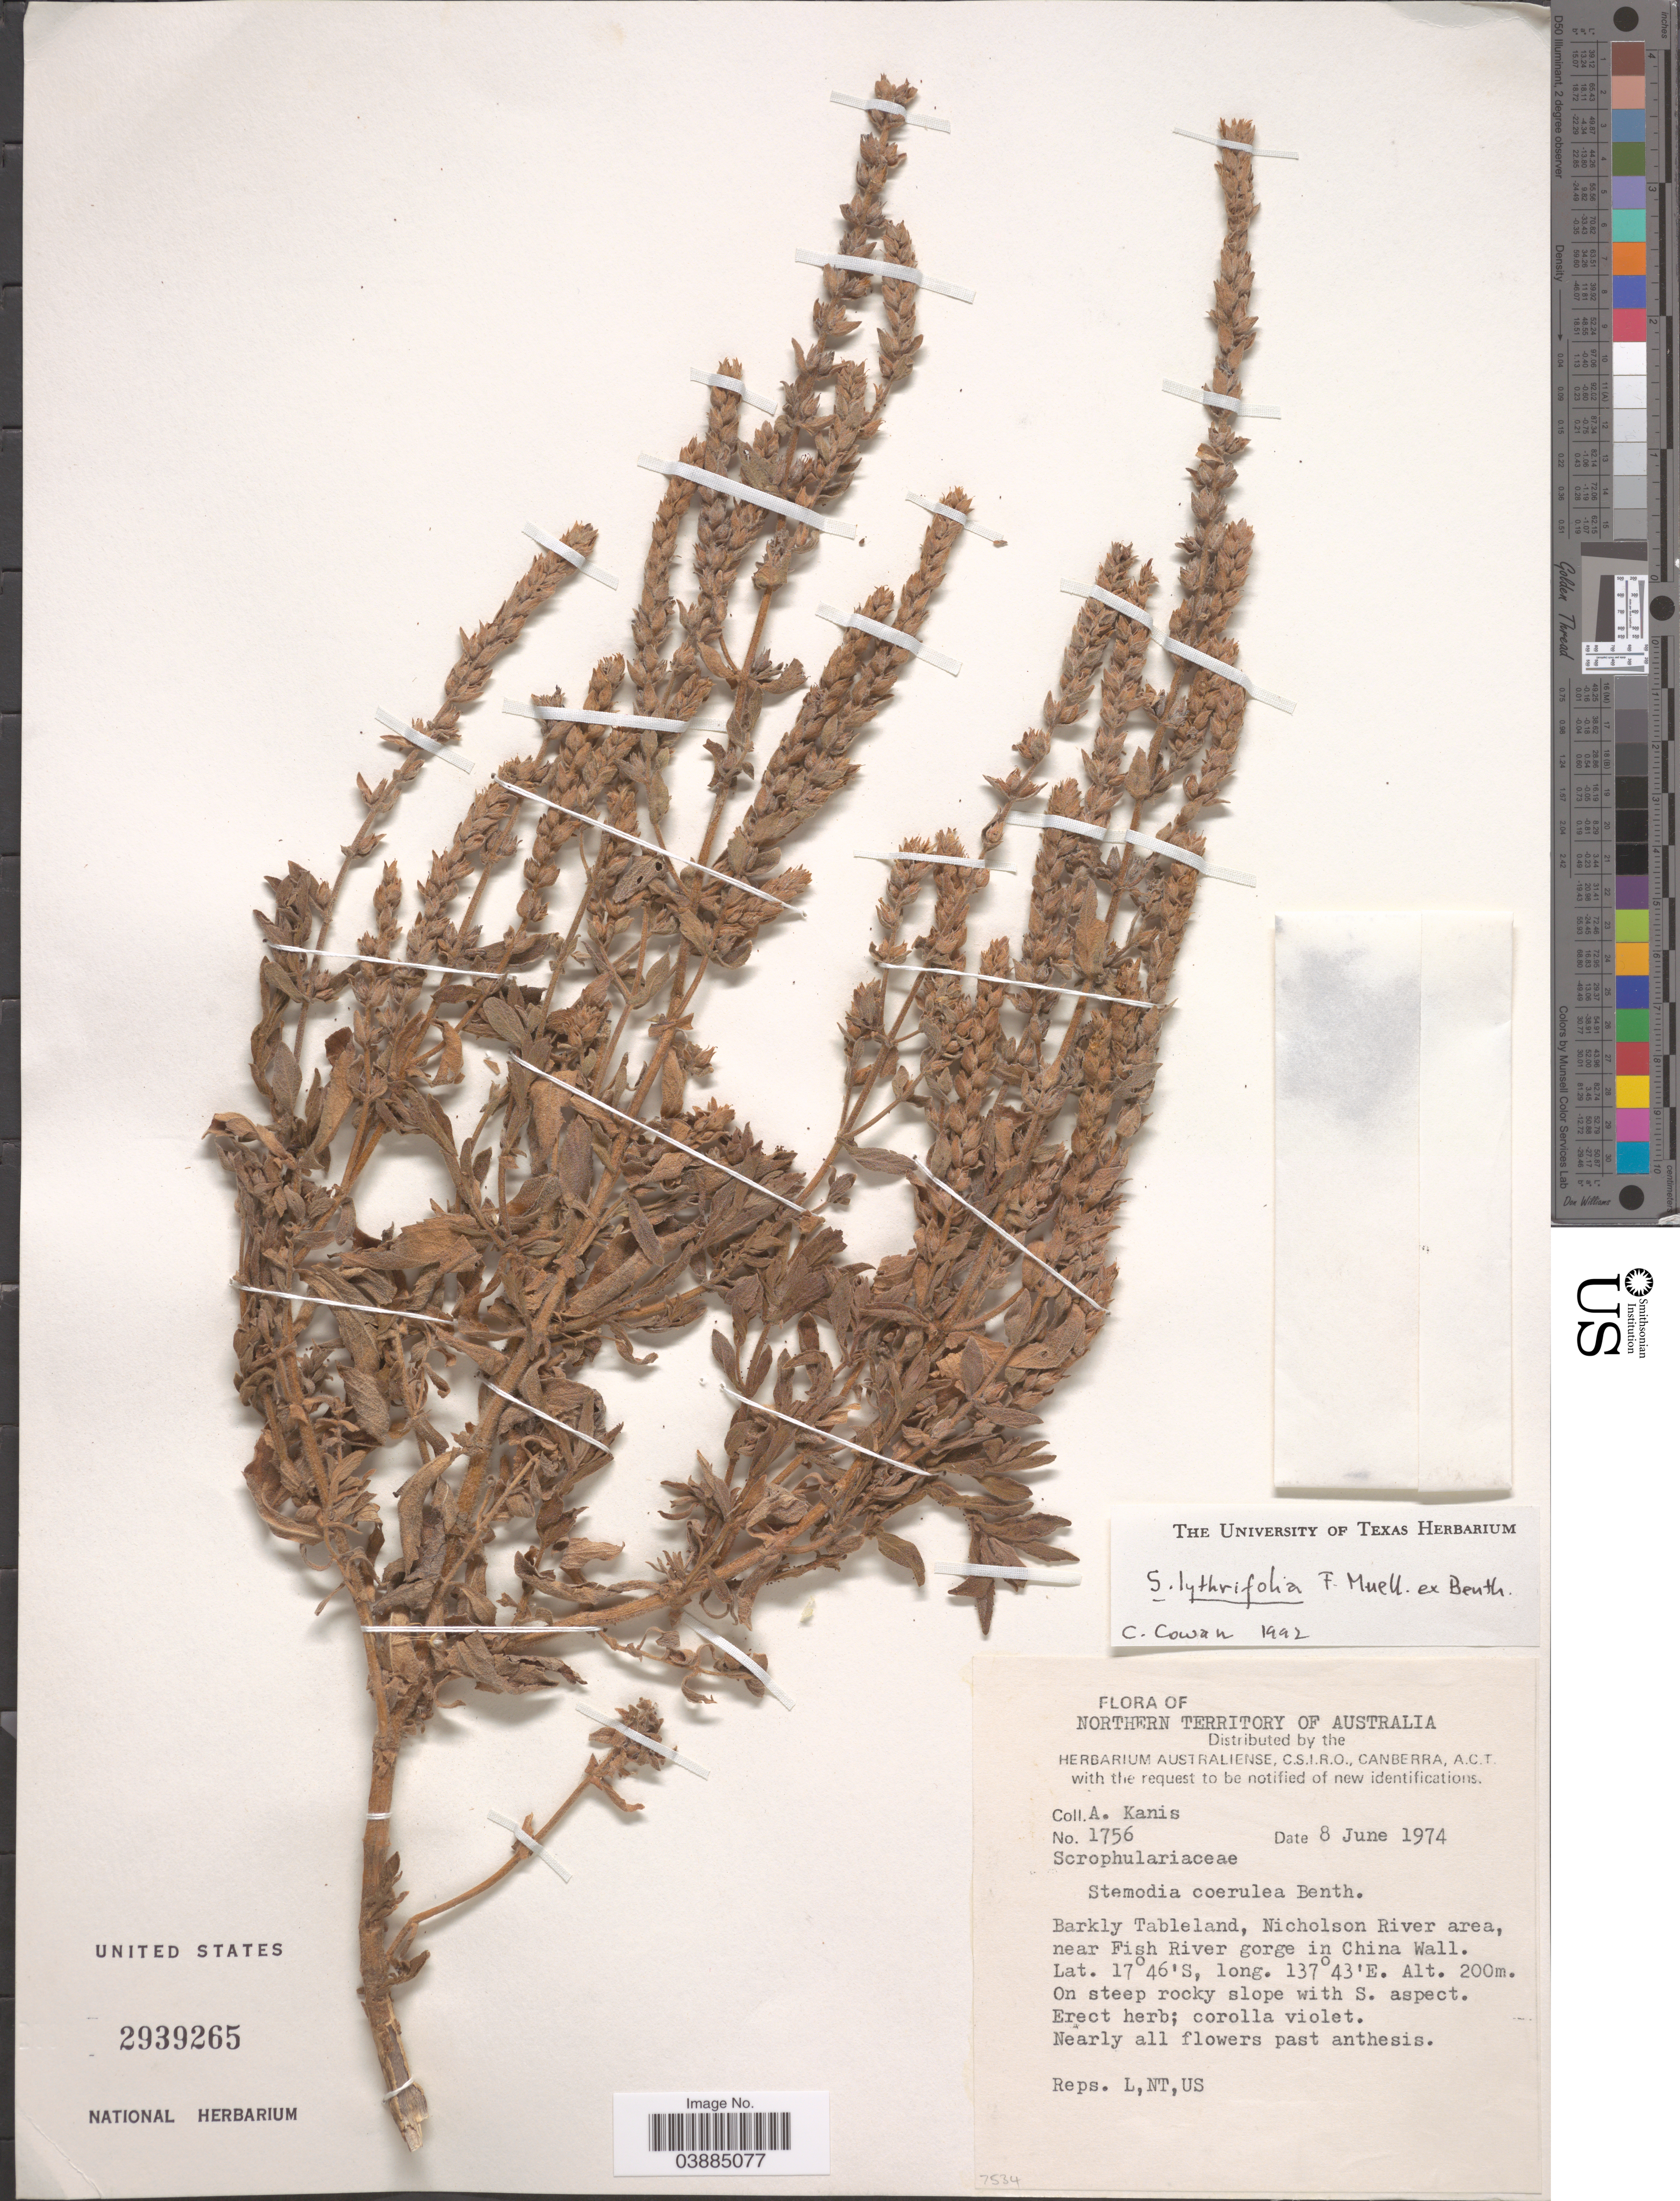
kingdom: Plantae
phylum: Tracheophyta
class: Magnoliopsida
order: Lamiales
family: Plantaginaceae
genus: Stemodia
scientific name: Stemodia lythrifolia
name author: F. Muell.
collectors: A. Kanis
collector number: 1756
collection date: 1974-06-08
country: Australia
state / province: Northern Territory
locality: Barkly Rableland, Nicholson River area, near Fish River gorge in China Wall.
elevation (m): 200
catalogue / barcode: US 2939265